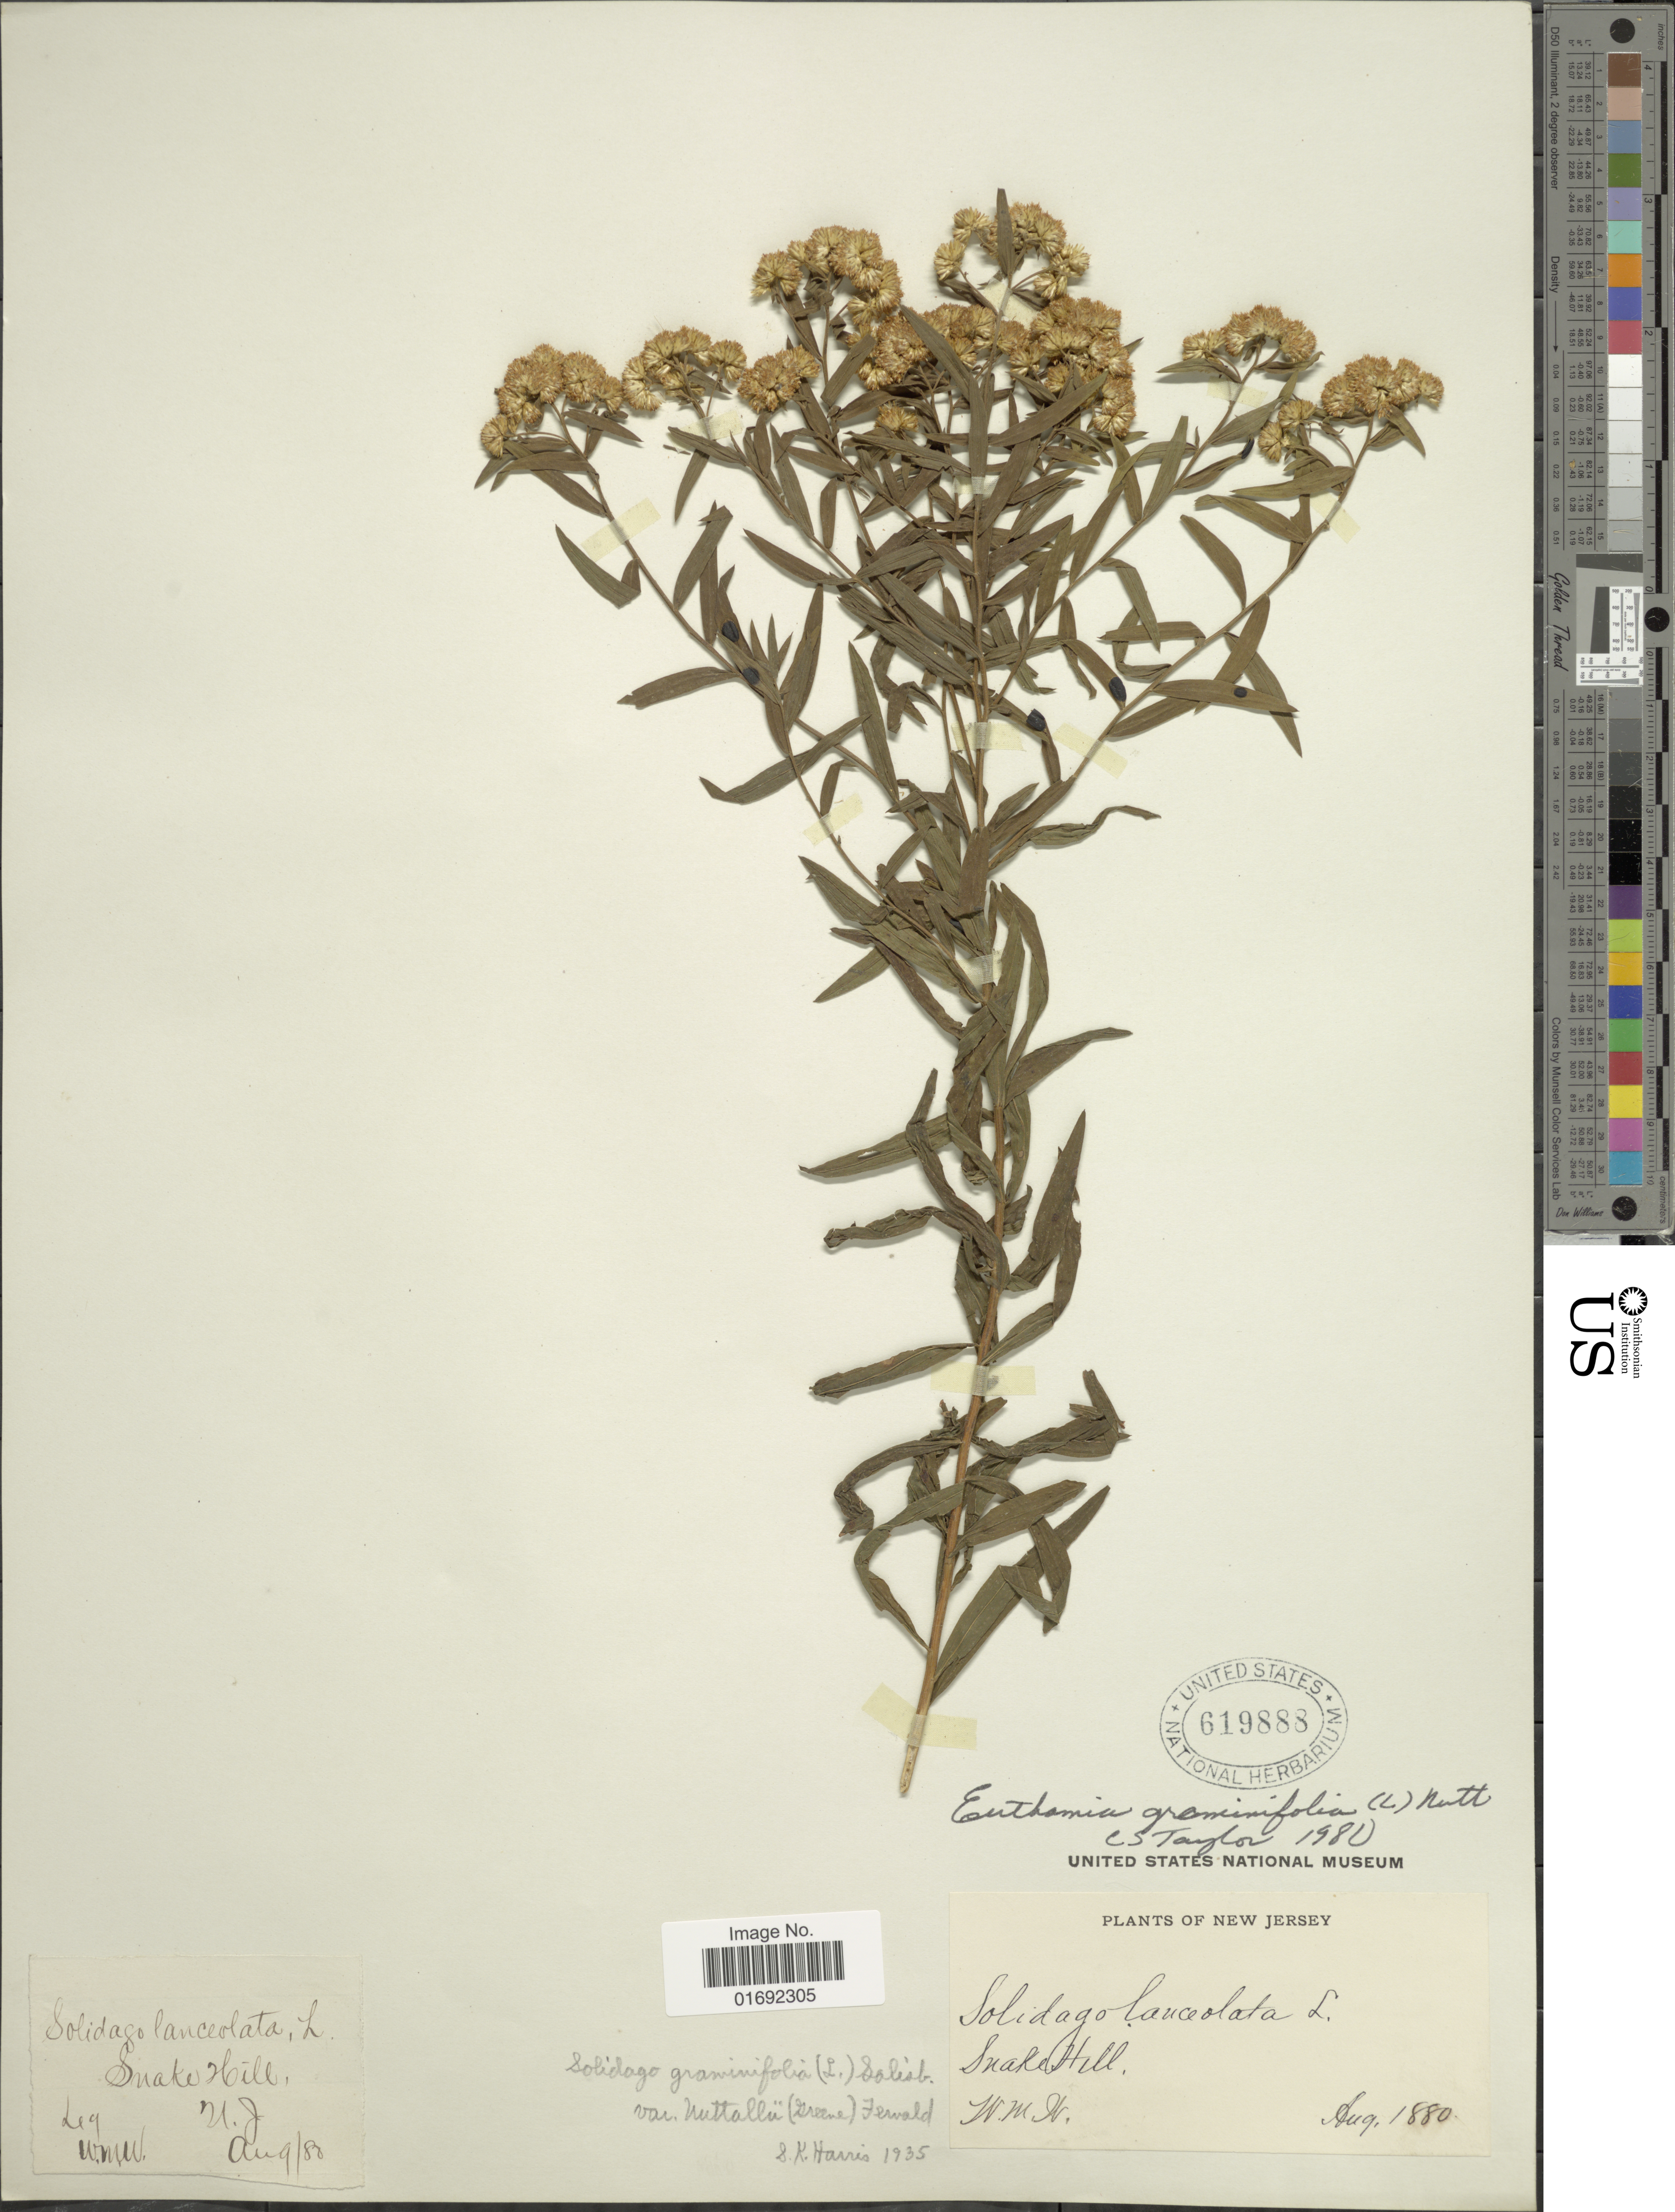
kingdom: Plantae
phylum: Tracheophyta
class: Magnoliopsida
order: Asterales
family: Asteraceae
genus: Euthamia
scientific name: Euthamia graminifolia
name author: (L.) Nutt.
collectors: W. M. W.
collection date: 1880-08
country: United States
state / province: New Jersey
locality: Snake Hill, N. J.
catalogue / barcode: US 619888